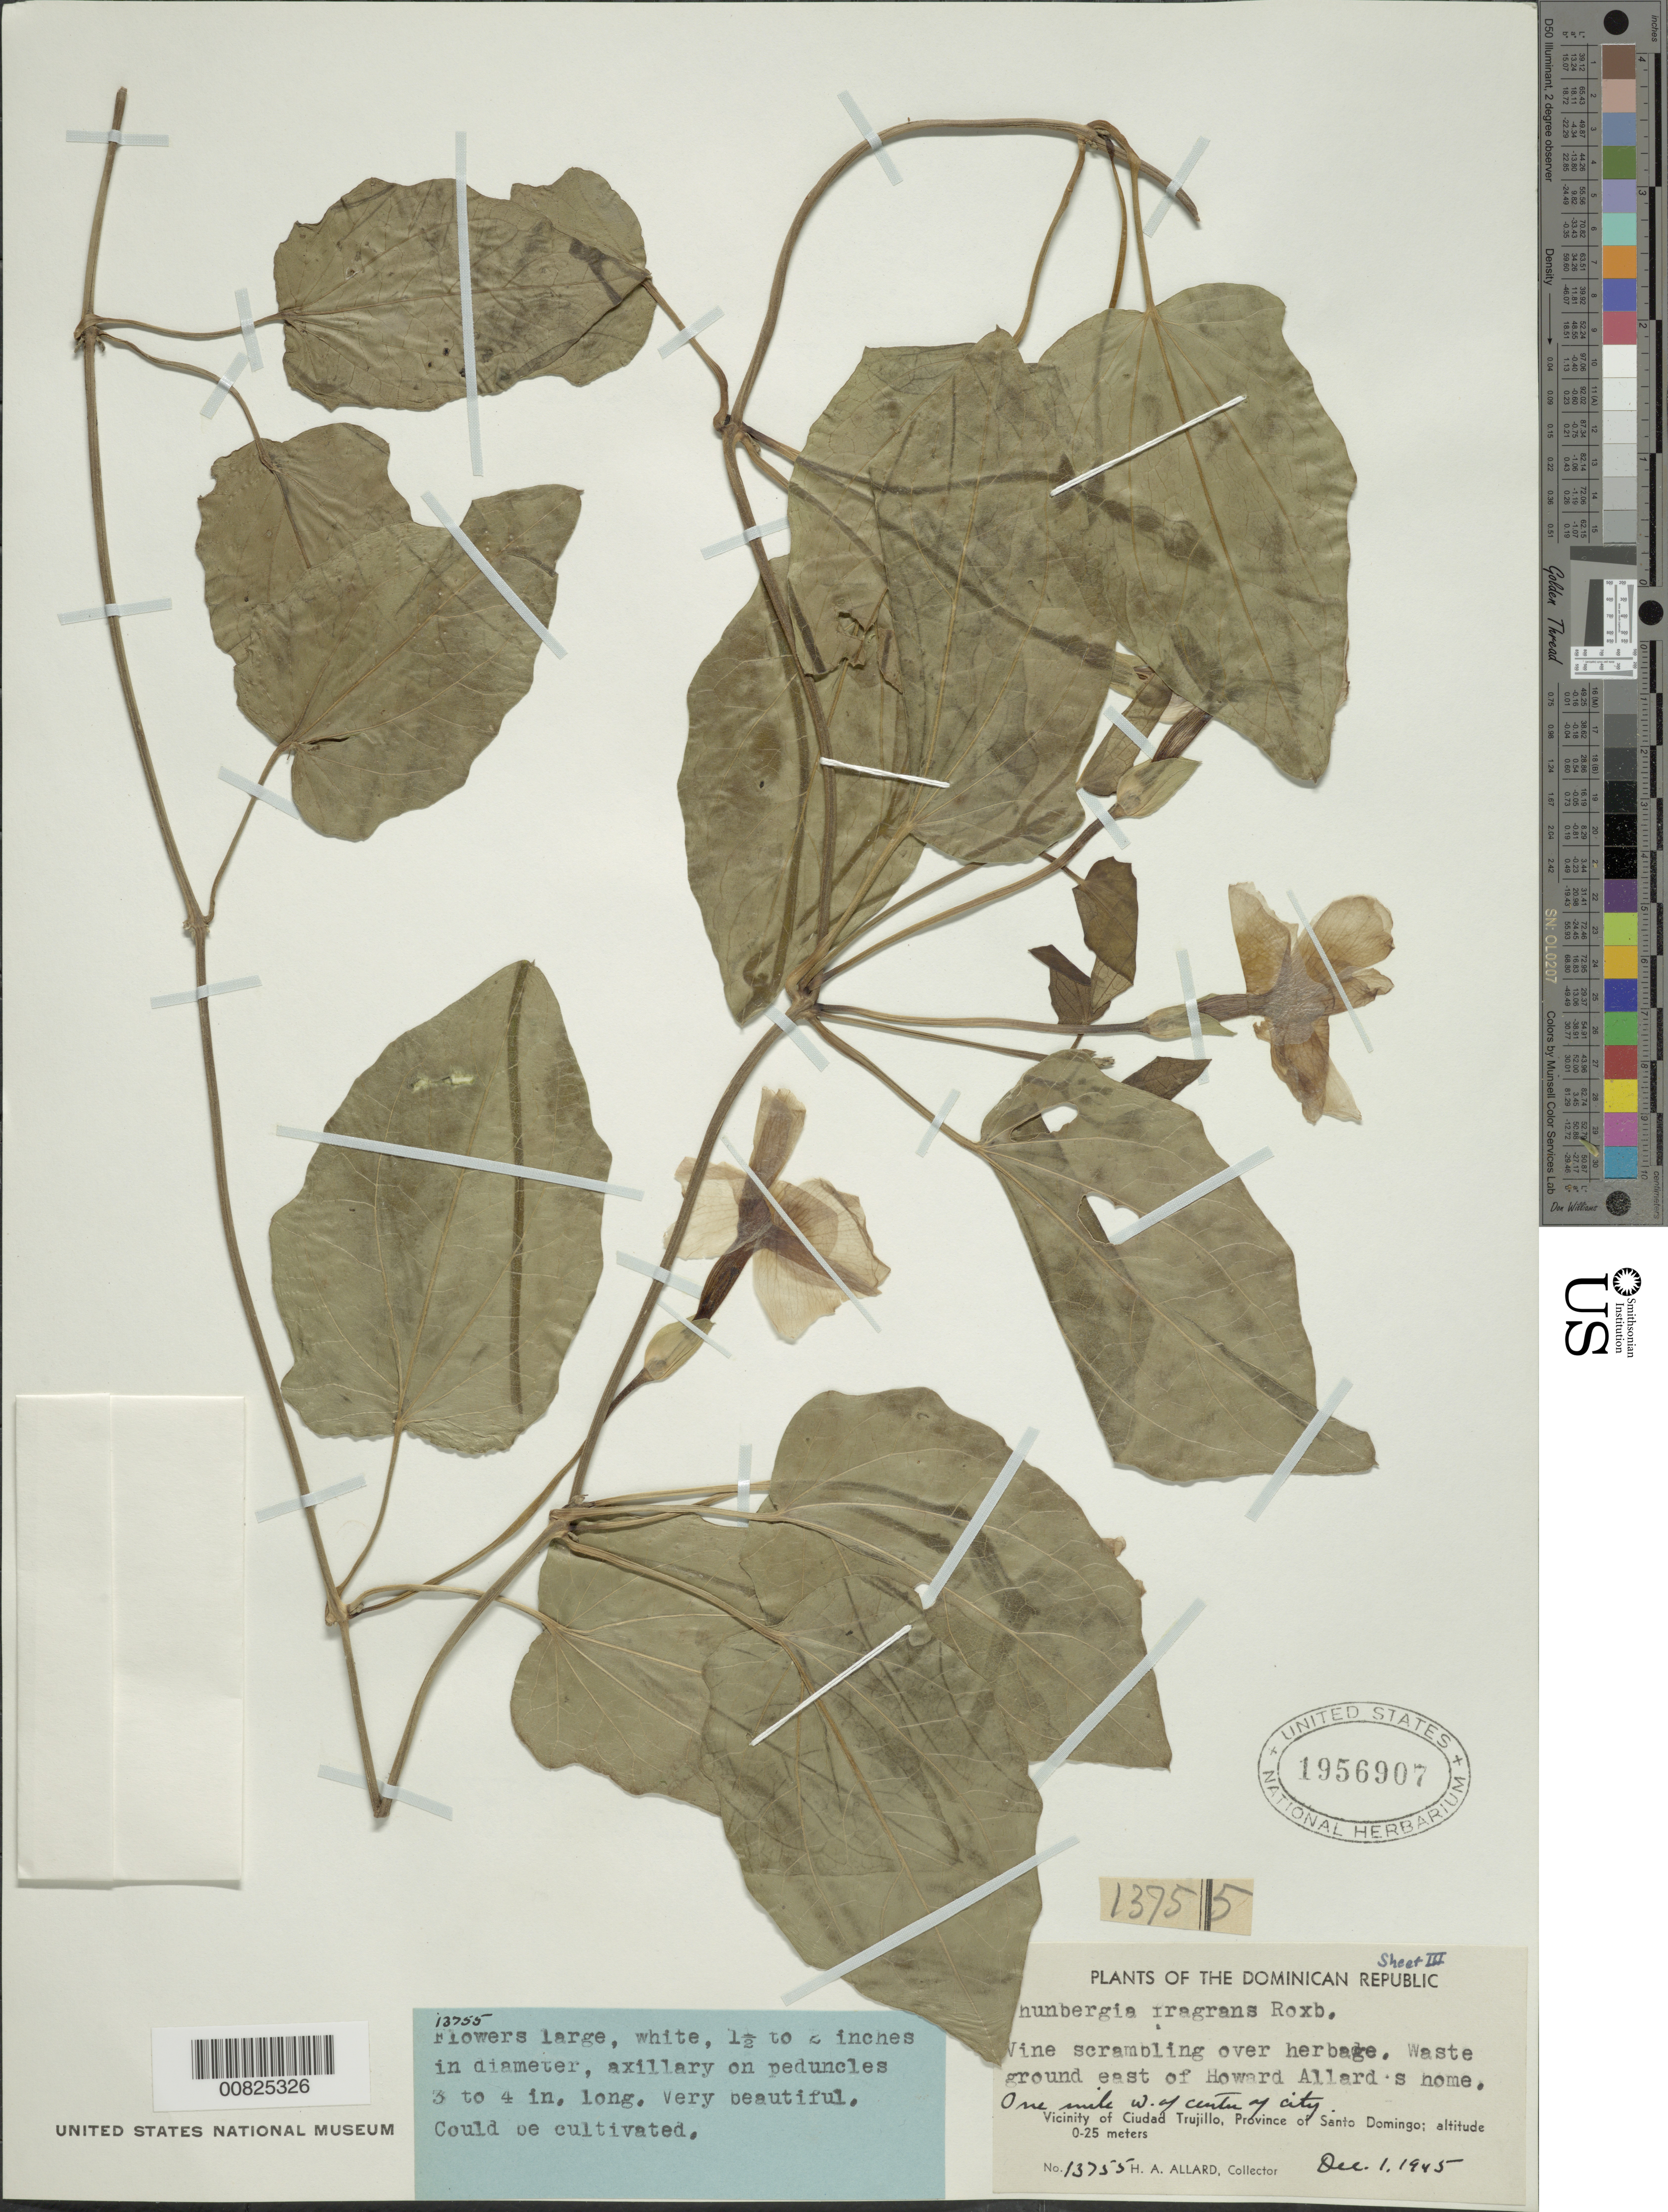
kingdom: Plantae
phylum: Tracheophyta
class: Magnoliopsida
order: Lamiales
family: Acanthaceae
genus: Thunbergia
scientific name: Thunbergia fragrans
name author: Roxb.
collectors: H. A. Allard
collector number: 13755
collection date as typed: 01 Dec 1945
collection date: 1945-12-01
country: Dominican Republic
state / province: Distrito Nacional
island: Hispaniola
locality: Vicinity of Santo Domingo City, E of Howard Allard's home, 1 mile W of center of city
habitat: Waste ground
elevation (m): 0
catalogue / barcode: US 1956907